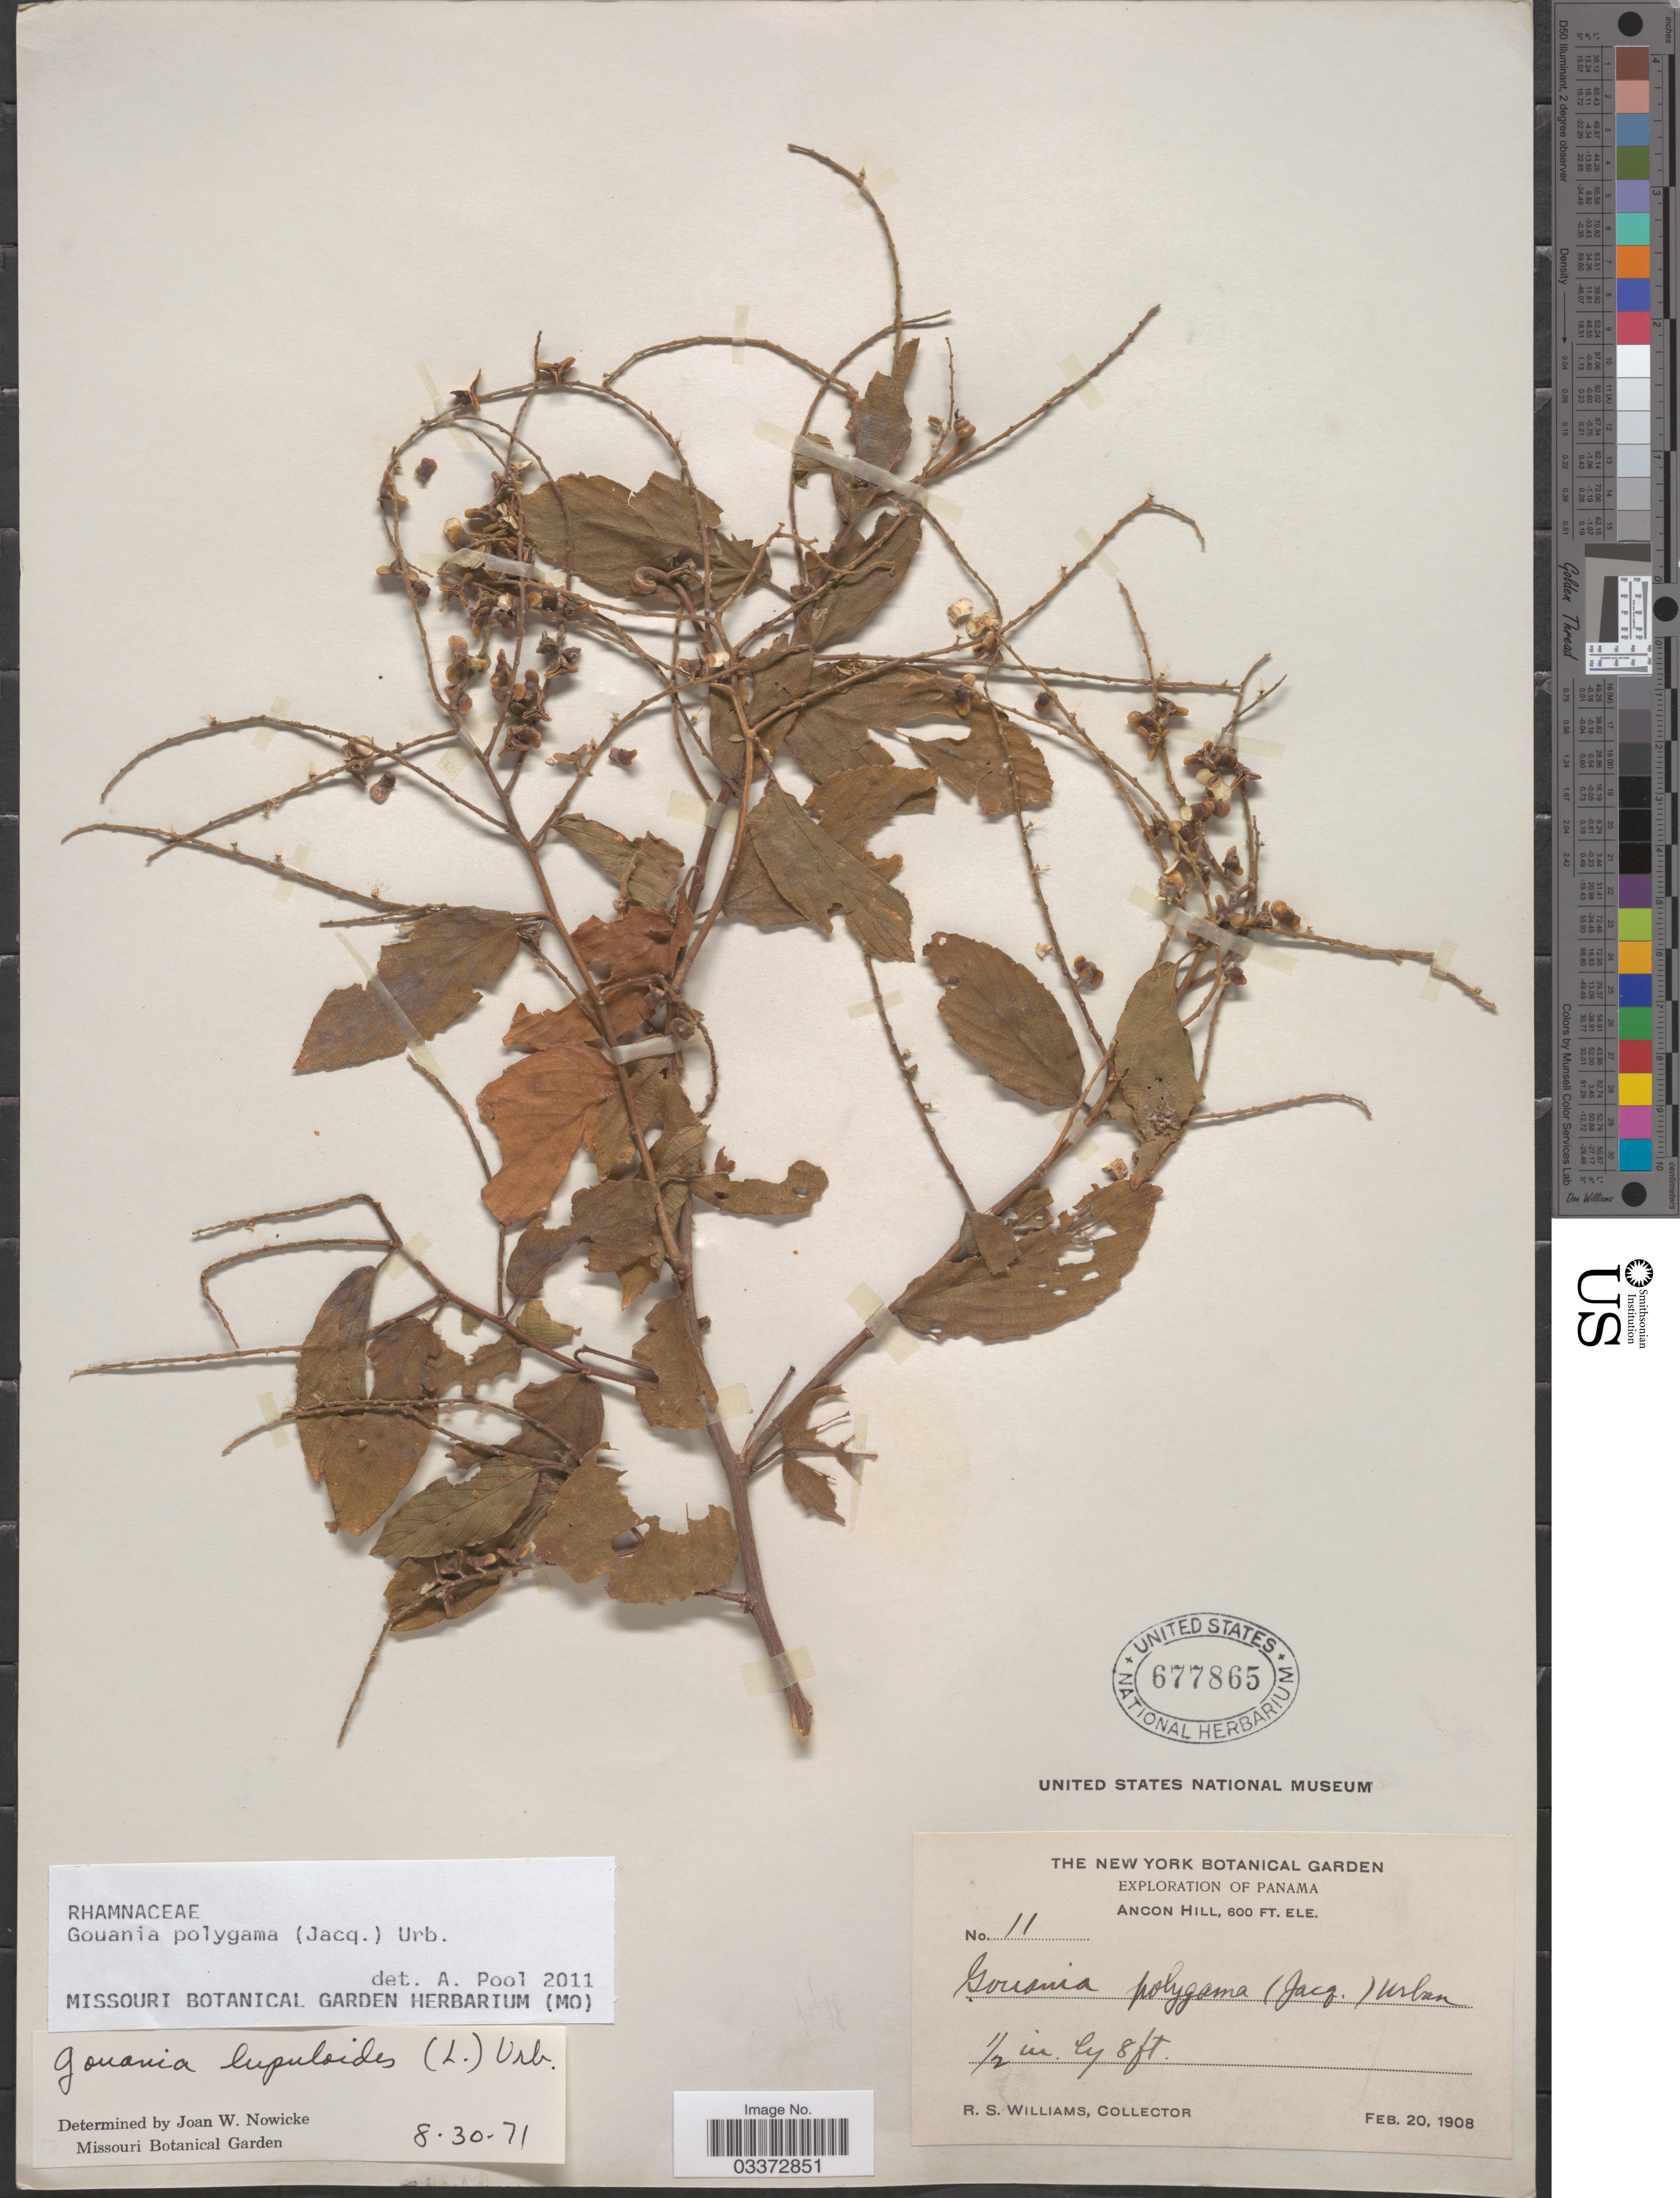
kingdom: Plantae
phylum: Tracheophyta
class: Magnoliopsida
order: Rosales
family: Rhamnaceae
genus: Gouania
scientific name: Gouania polygama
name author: (Jacq.) Urb.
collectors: R. S. Williams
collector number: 11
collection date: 1908-02-20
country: Panama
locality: Ancon Hill.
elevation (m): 183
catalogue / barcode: US 677865